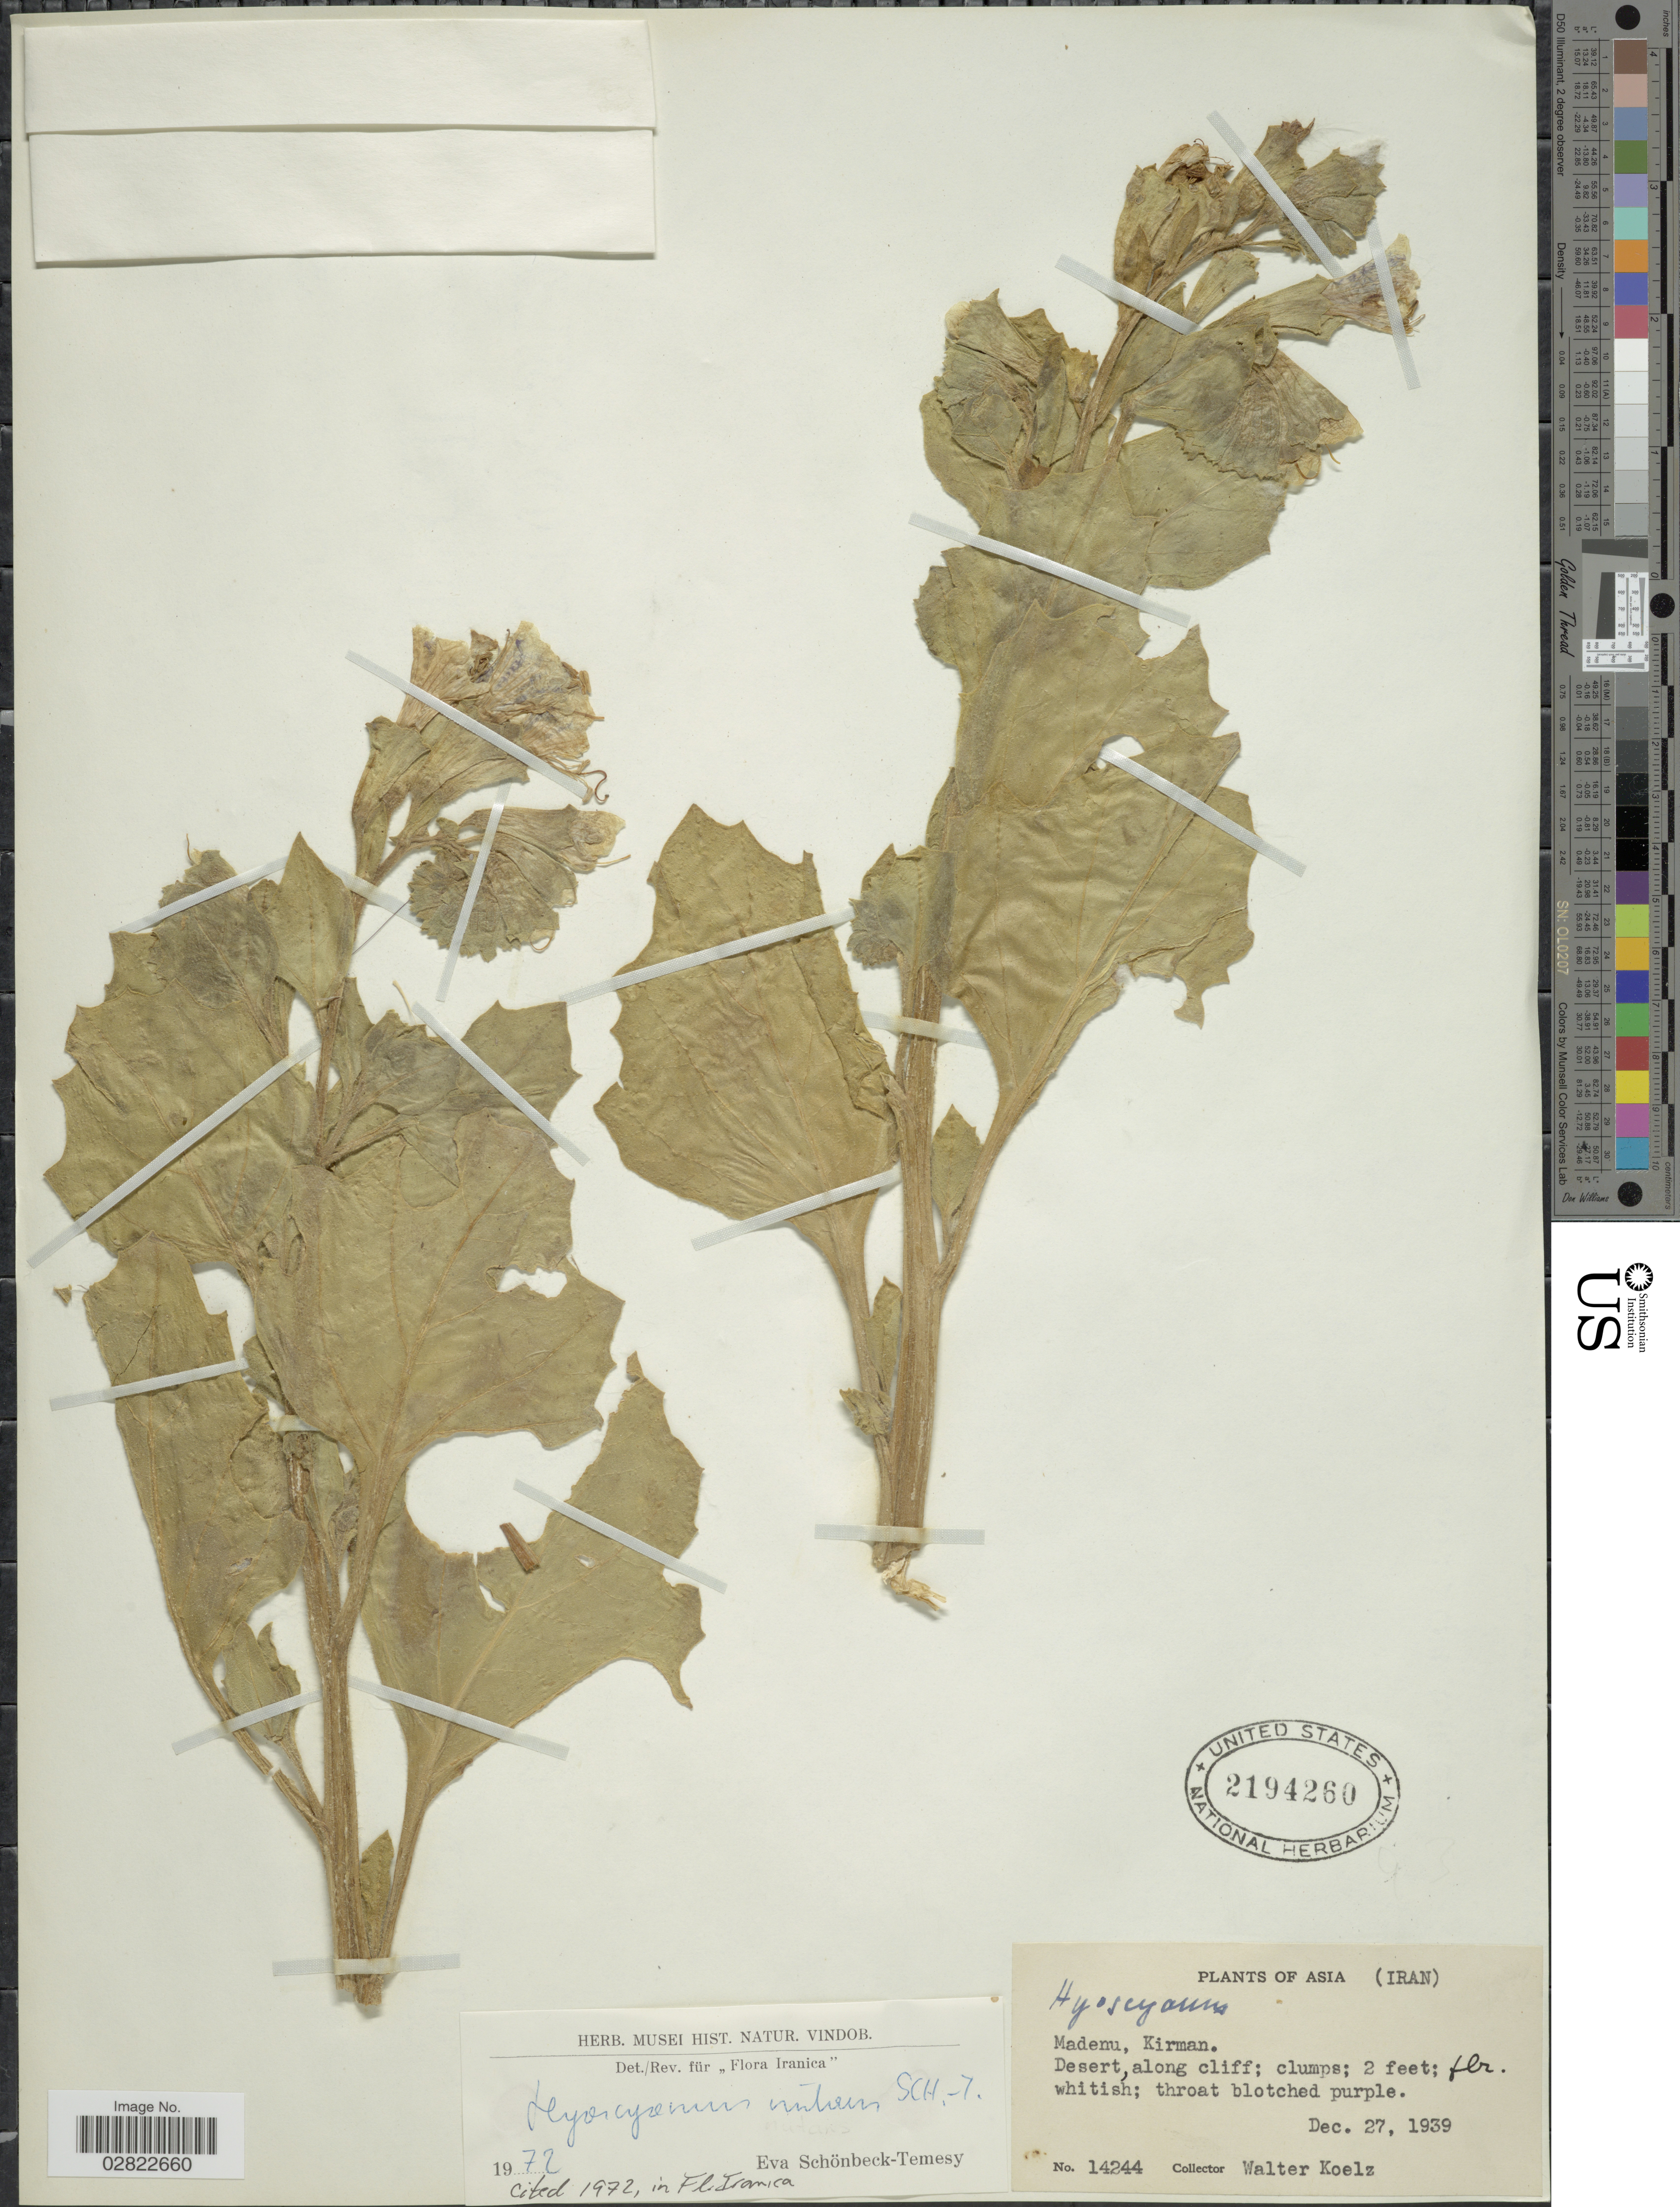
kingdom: Plantae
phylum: Tracheophyta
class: Magnoliopsida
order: Solanales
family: Solanaceae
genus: Hyoscyamus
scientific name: Hyoscyamus nutans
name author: Schönb.-Tem.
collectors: W. N. Koelz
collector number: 14244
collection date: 1939-12-27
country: Iran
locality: Madenu, Kirman.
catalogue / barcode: US 2194260